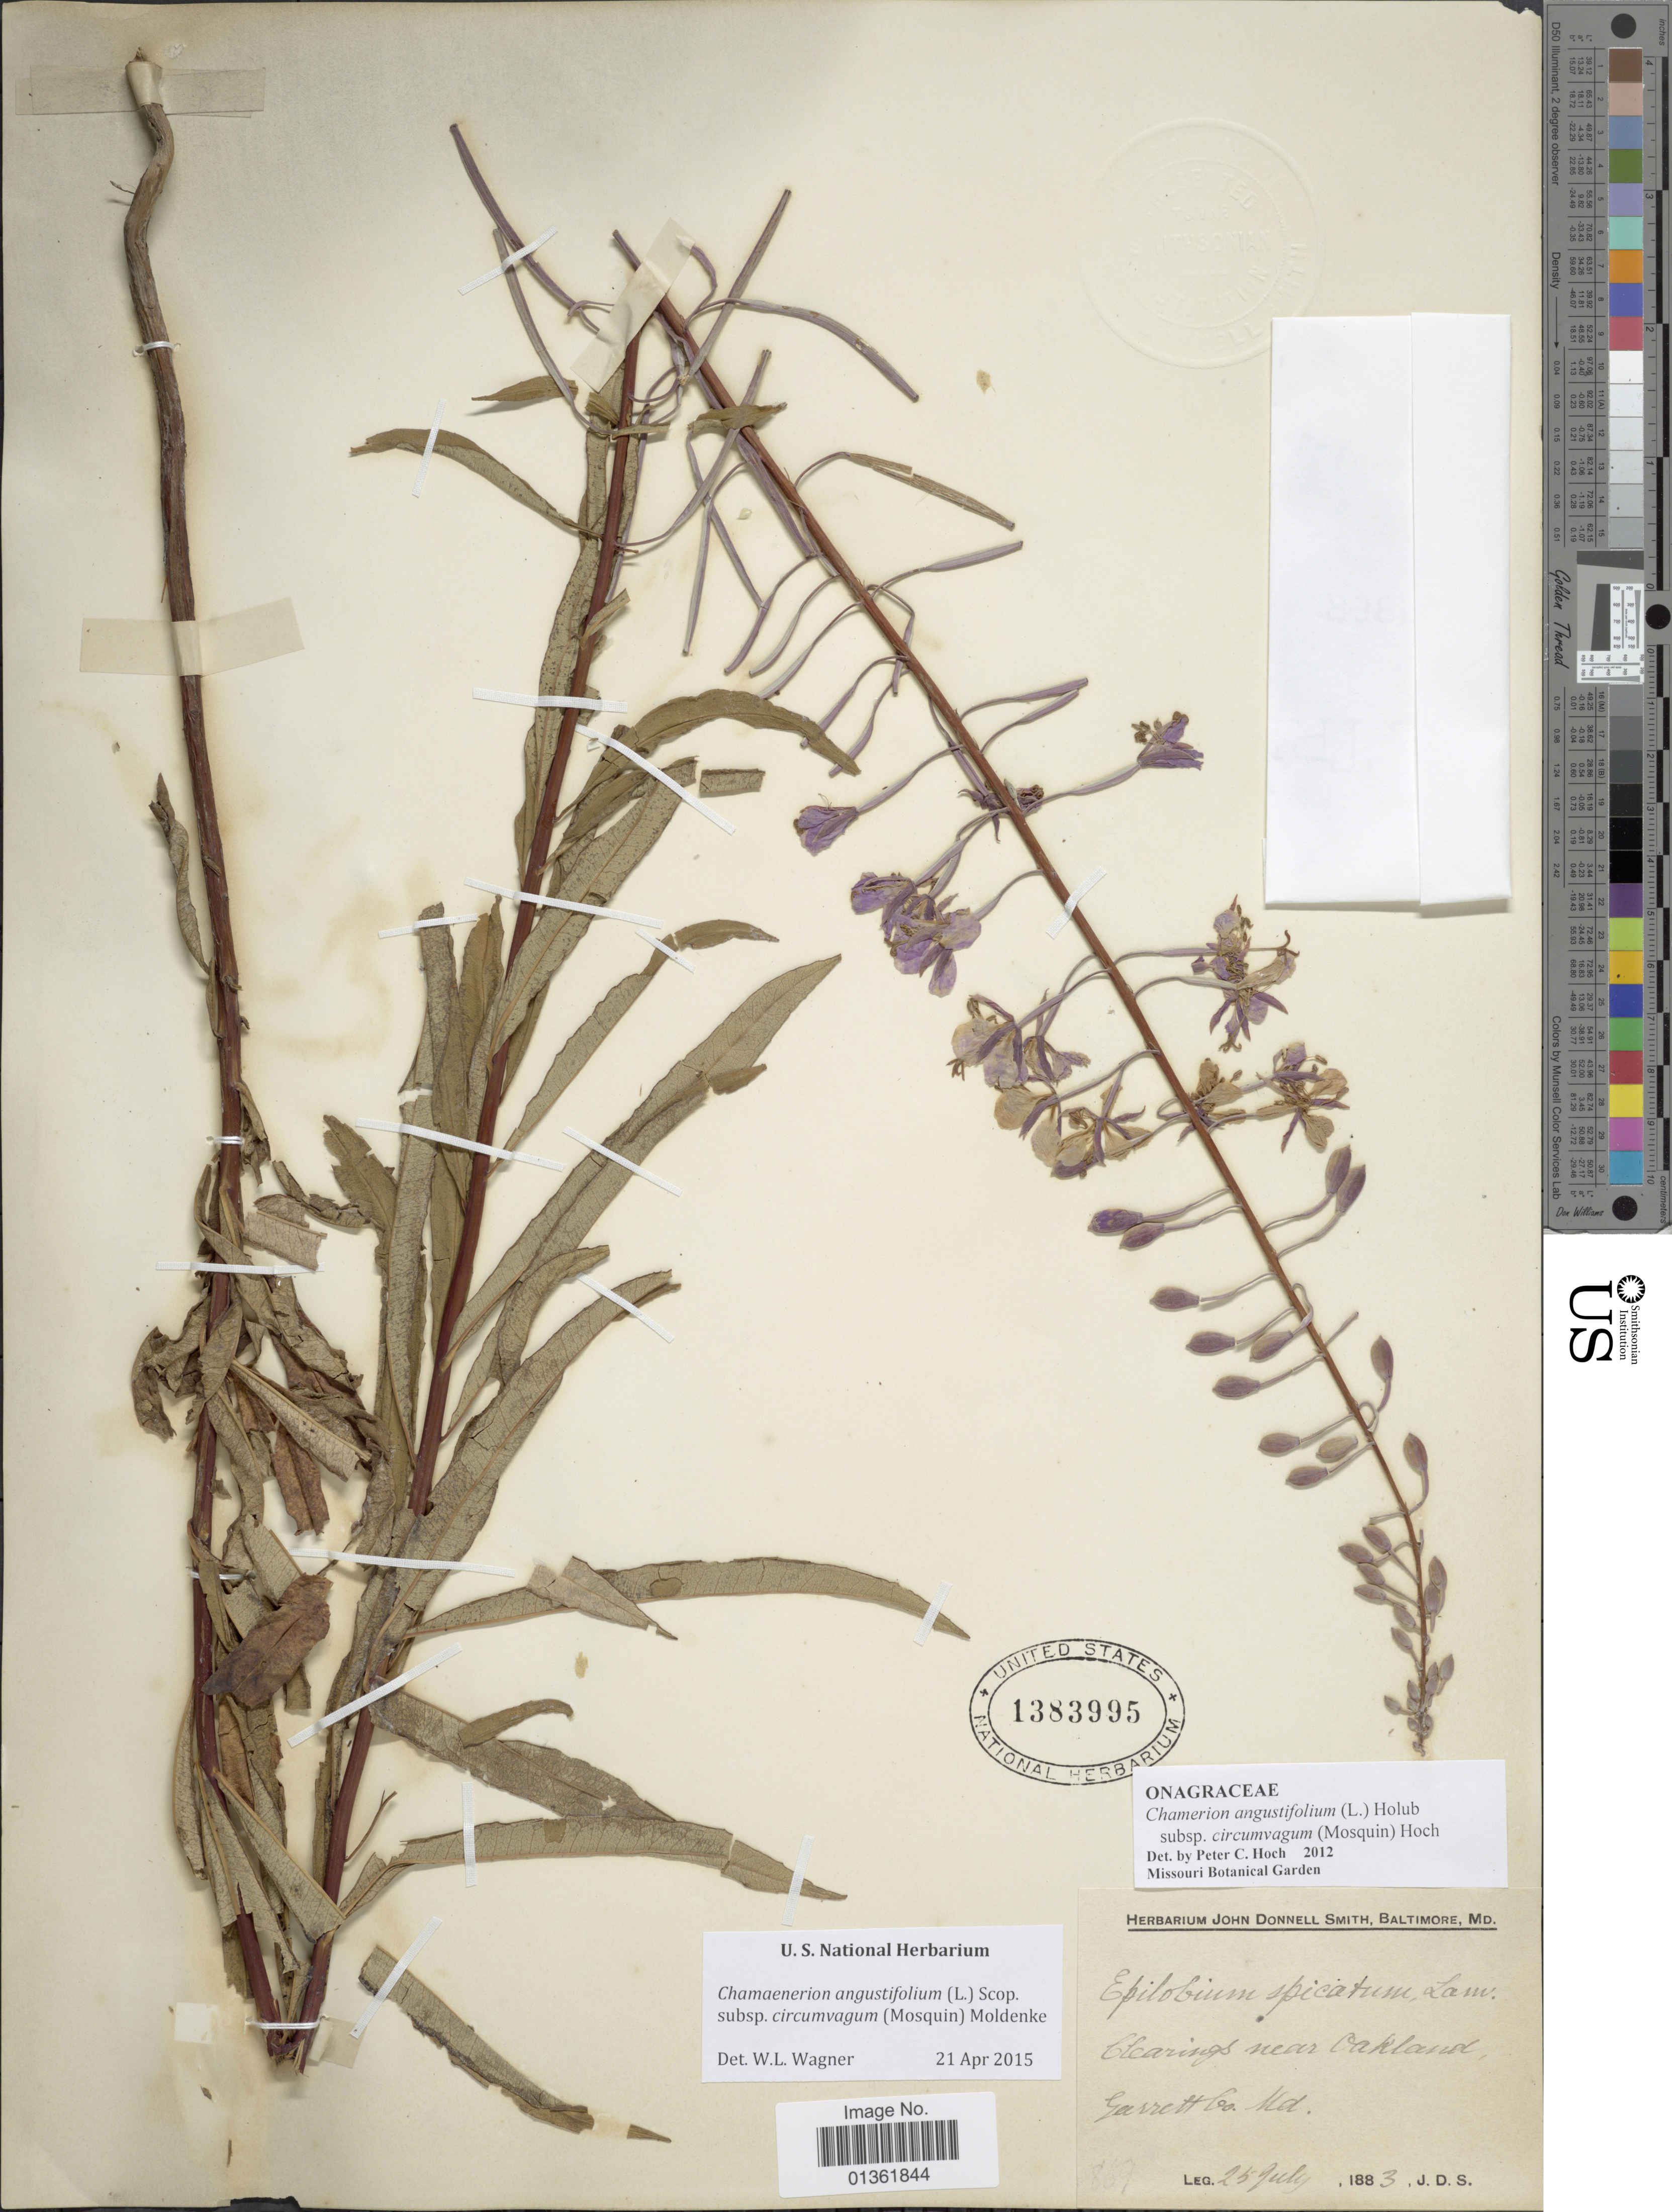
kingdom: Plantae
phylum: Tracheophyta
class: Magnoliopsida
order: Myrtales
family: Onagraceae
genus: Chamaenerion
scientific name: Chamaenerion angustifolium subsp. circumvagum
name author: (Mosquin) Moldenke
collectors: J. Donnell Smith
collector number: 869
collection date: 1883-07-25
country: United States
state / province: Maryland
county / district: Garrett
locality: Clearings near Oakland, Garrett Co.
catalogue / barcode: US 1383995